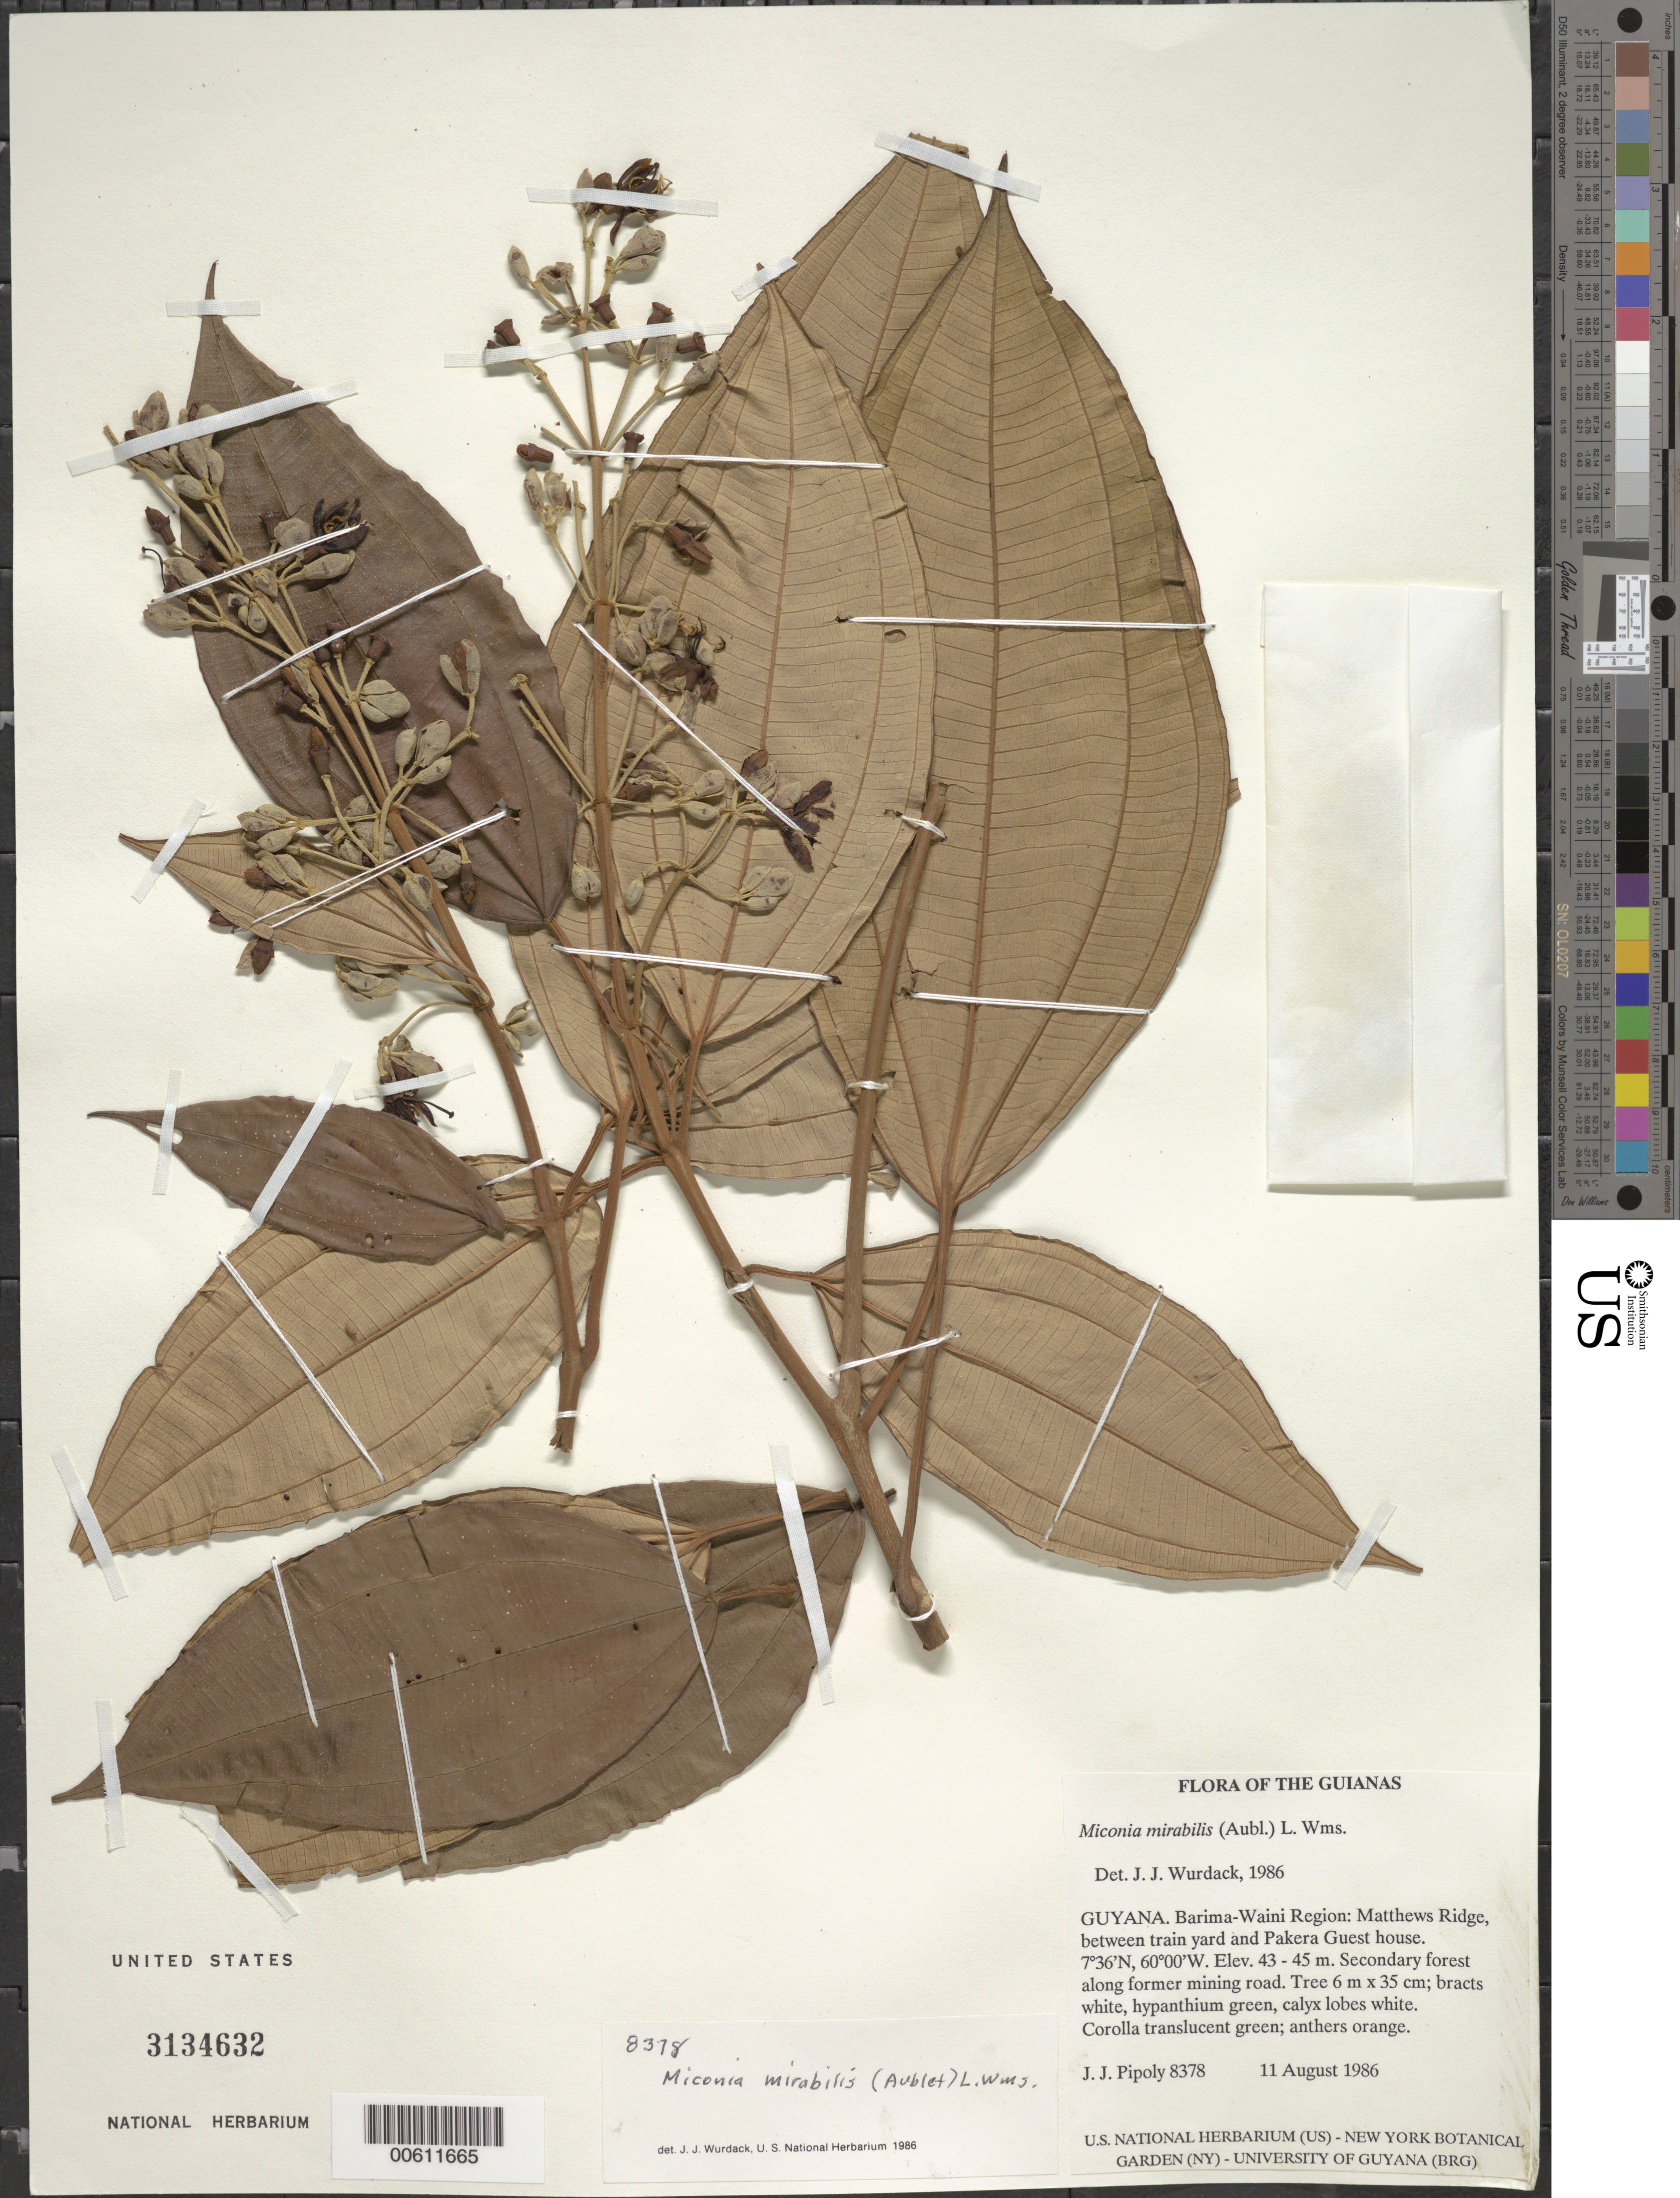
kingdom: Plantae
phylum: Tracheophyta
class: Magnoliopsida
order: Myrtales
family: Melastomataceae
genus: Miconia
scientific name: Miconia mirabilis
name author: (Aubl.) L.O. Williams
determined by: Wurdack, John J., (US), US (UNITED STATES)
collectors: J. J. Pipoly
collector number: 8378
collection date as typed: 11 August 1986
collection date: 1986-08-11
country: Guyana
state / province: Barima-Waini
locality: Matthews Ridge, between train yard and Pakera Guest house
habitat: Secondary forest along former mining road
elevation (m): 45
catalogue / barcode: US 3134632